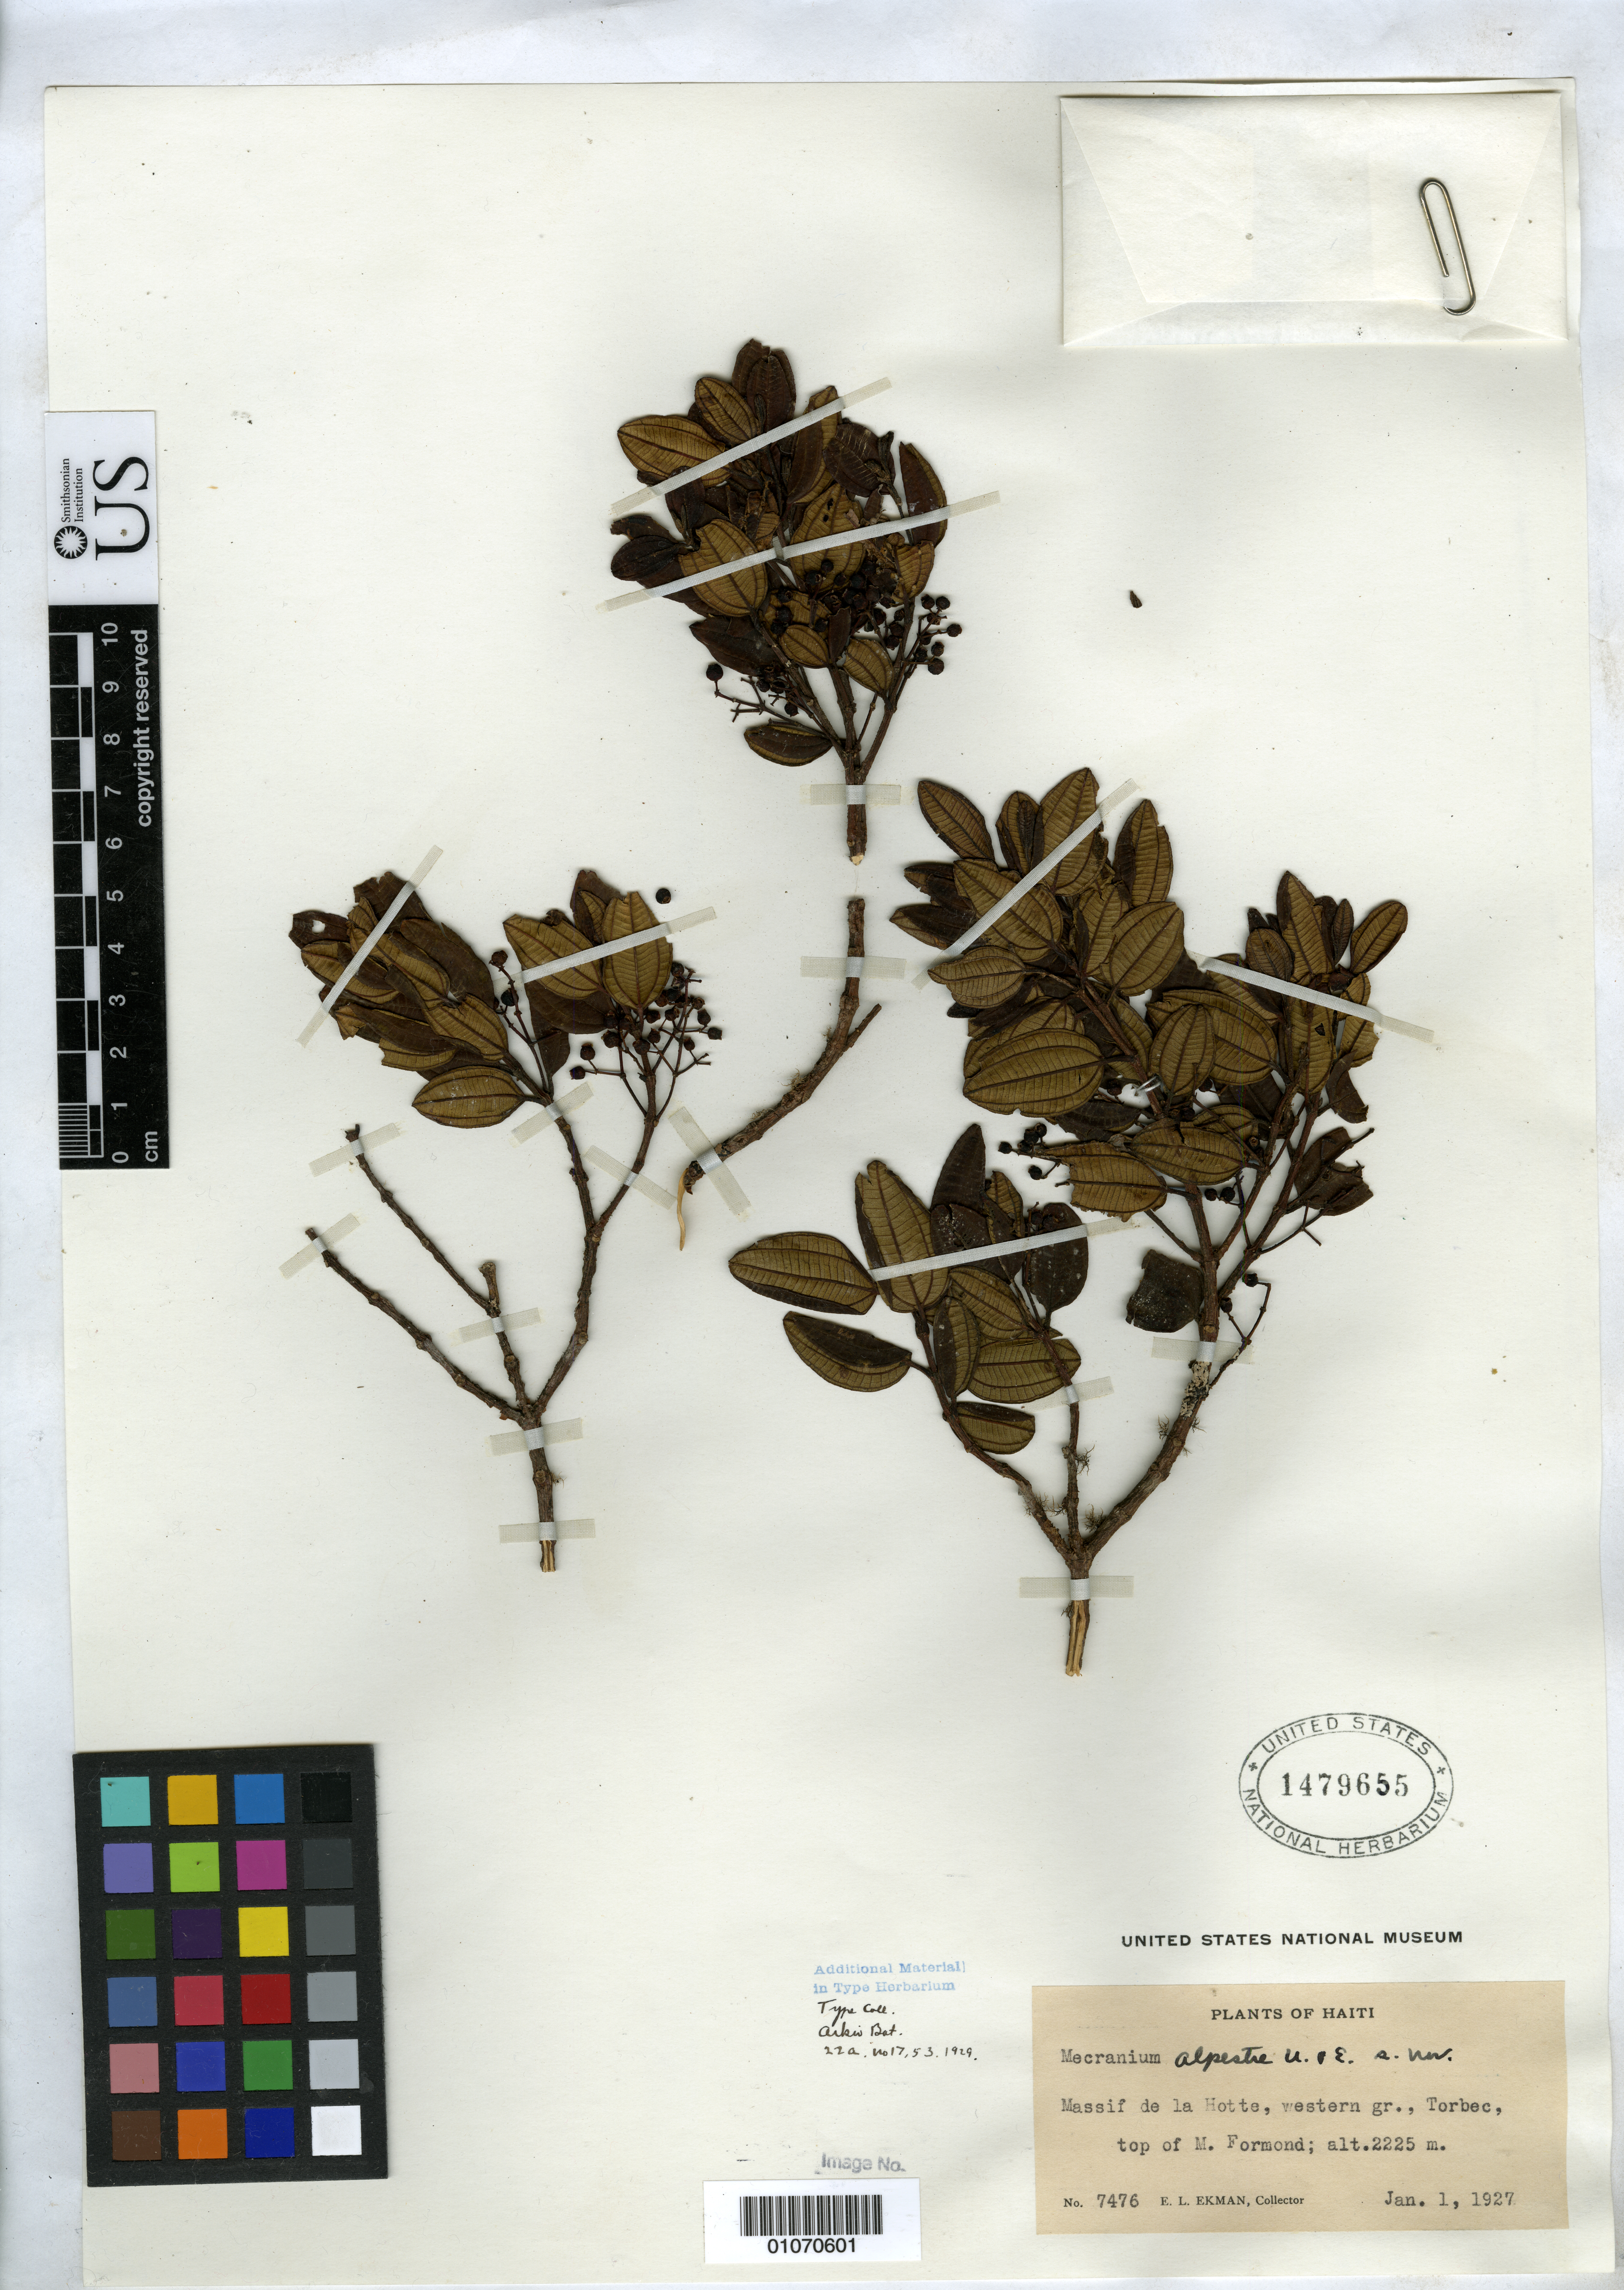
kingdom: Plantae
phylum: Tracheophyta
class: Magnoliopsida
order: Myrtales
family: Melastomataceae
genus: Mecranium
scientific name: Mecranium alpestre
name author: Urb. & Ekman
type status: Isotype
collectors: E. L. Ekman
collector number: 7476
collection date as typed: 01 Jan 1927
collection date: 1927-01-01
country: Haiti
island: Hispaniola Island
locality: Massif de la Hotte, western group, Torbec, top of Morne Formond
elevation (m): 2225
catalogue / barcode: US 1479655